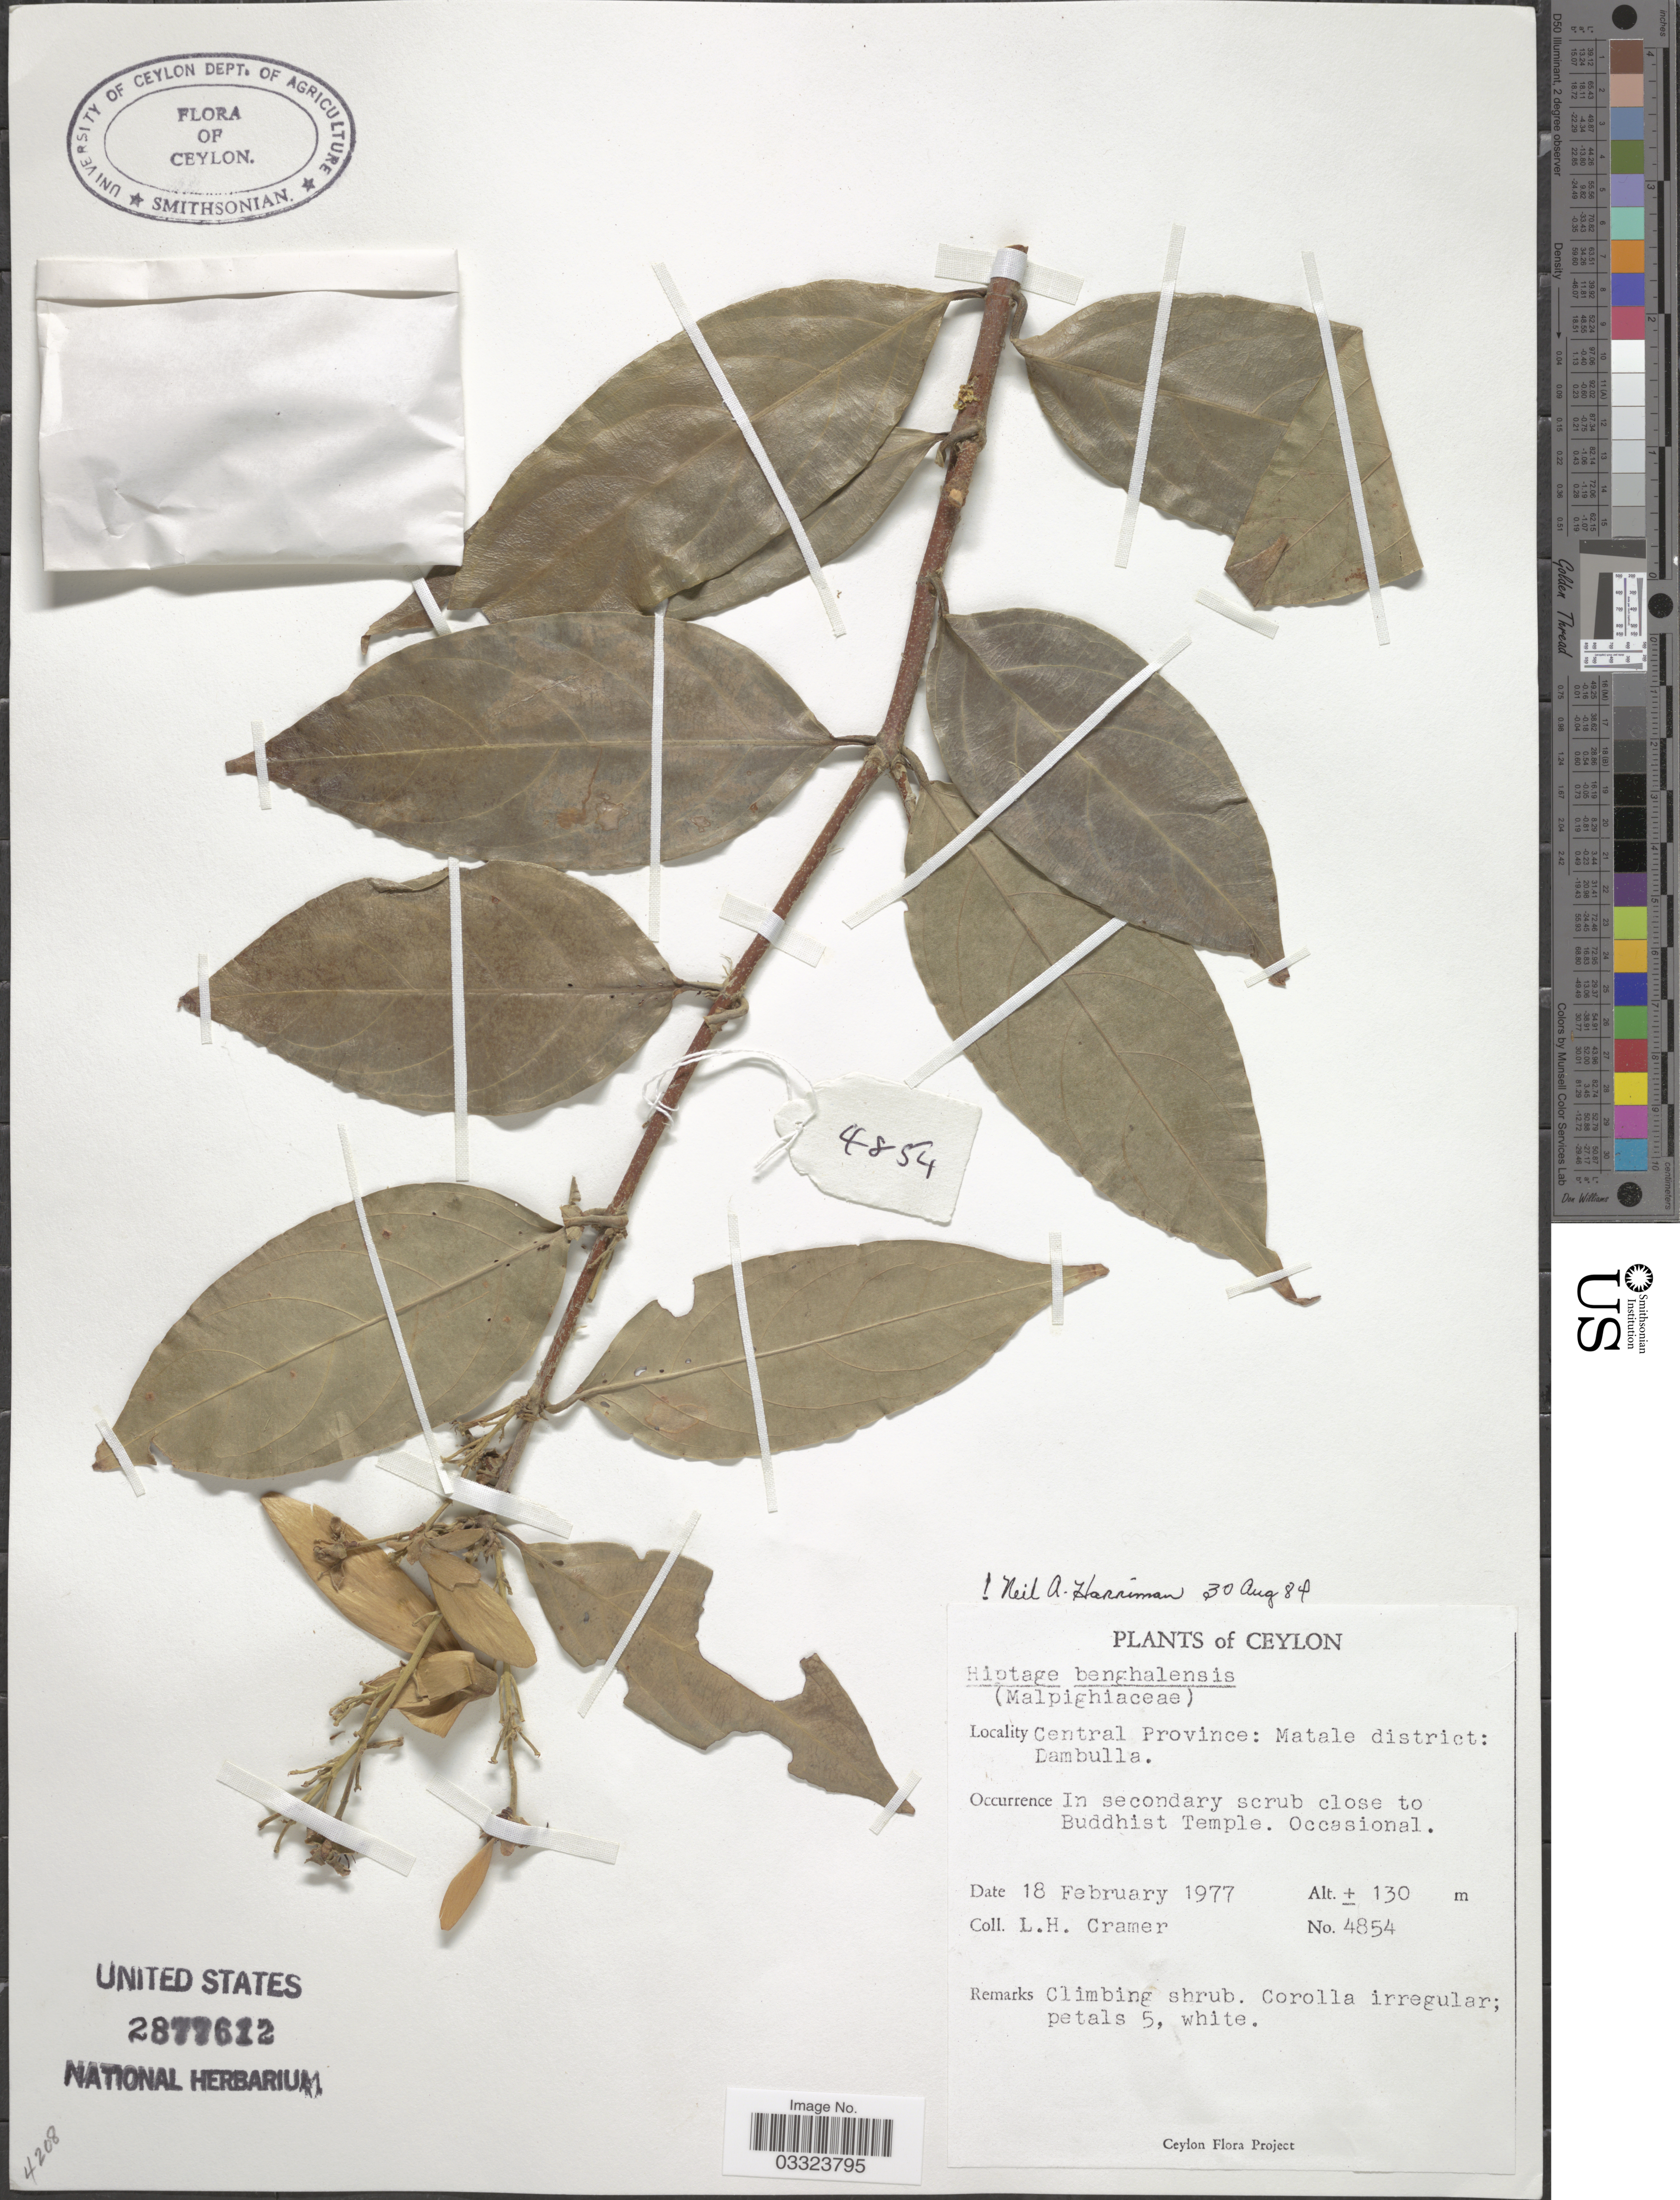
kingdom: Plantae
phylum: Tracheophyta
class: Magnoliopsida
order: Malpighiales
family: Malpighiaceae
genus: Hiptage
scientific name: Hiptage benghalensis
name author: (L.) Kurz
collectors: L. H. Cramer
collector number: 4854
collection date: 1977-02-18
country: Sri Lanka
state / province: Central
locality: Ceylon. Matale district: Dambulla. In secondary scrub close to Buddhist Temple.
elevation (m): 130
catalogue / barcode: US 2877612